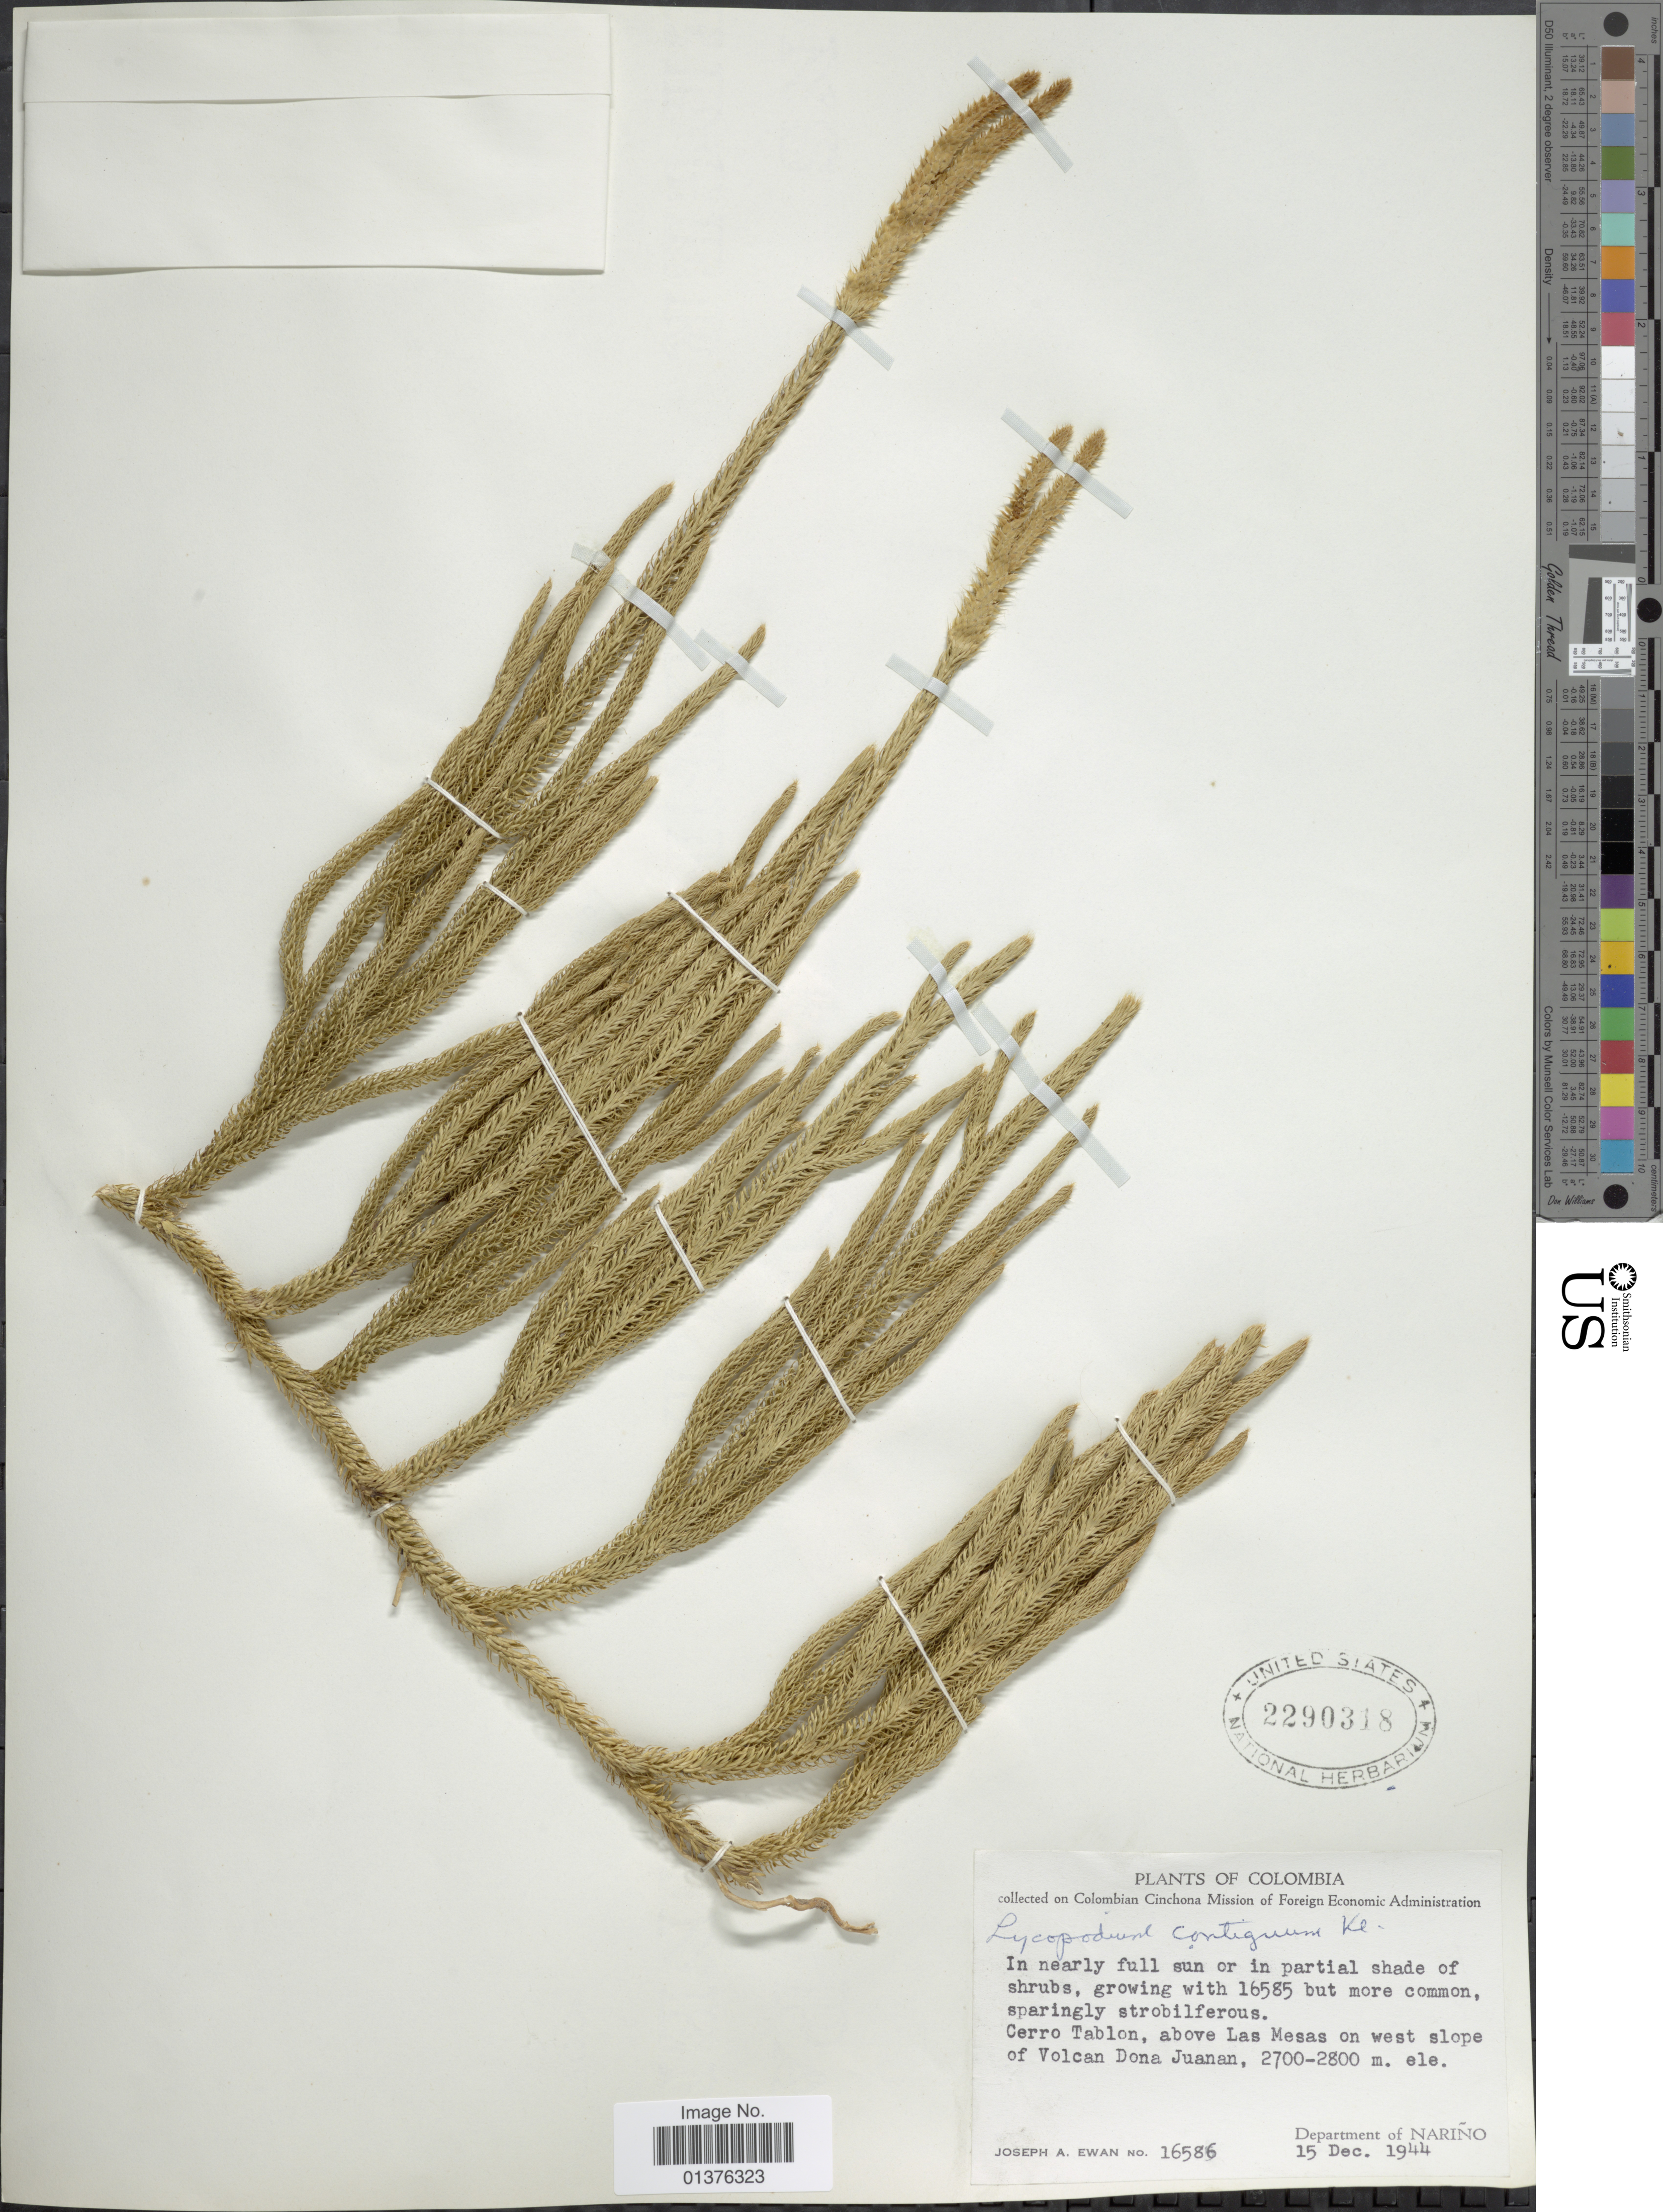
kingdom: Plantae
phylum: Tracheophyta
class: Lycopodiopsida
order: Lycopodiales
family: Lycopodiaceae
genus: Lycopodium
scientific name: Lycopodium clavatum subsp. contiguum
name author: (Klotzsch) B. Øllg.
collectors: J. A. Ewan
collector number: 16586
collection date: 1944-12-15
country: Colombia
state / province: Nariño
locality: Cerro Tablon, above Las Mesas on west slope of Volcan Dona Juanan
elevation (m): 2700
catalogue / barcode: US 2290318